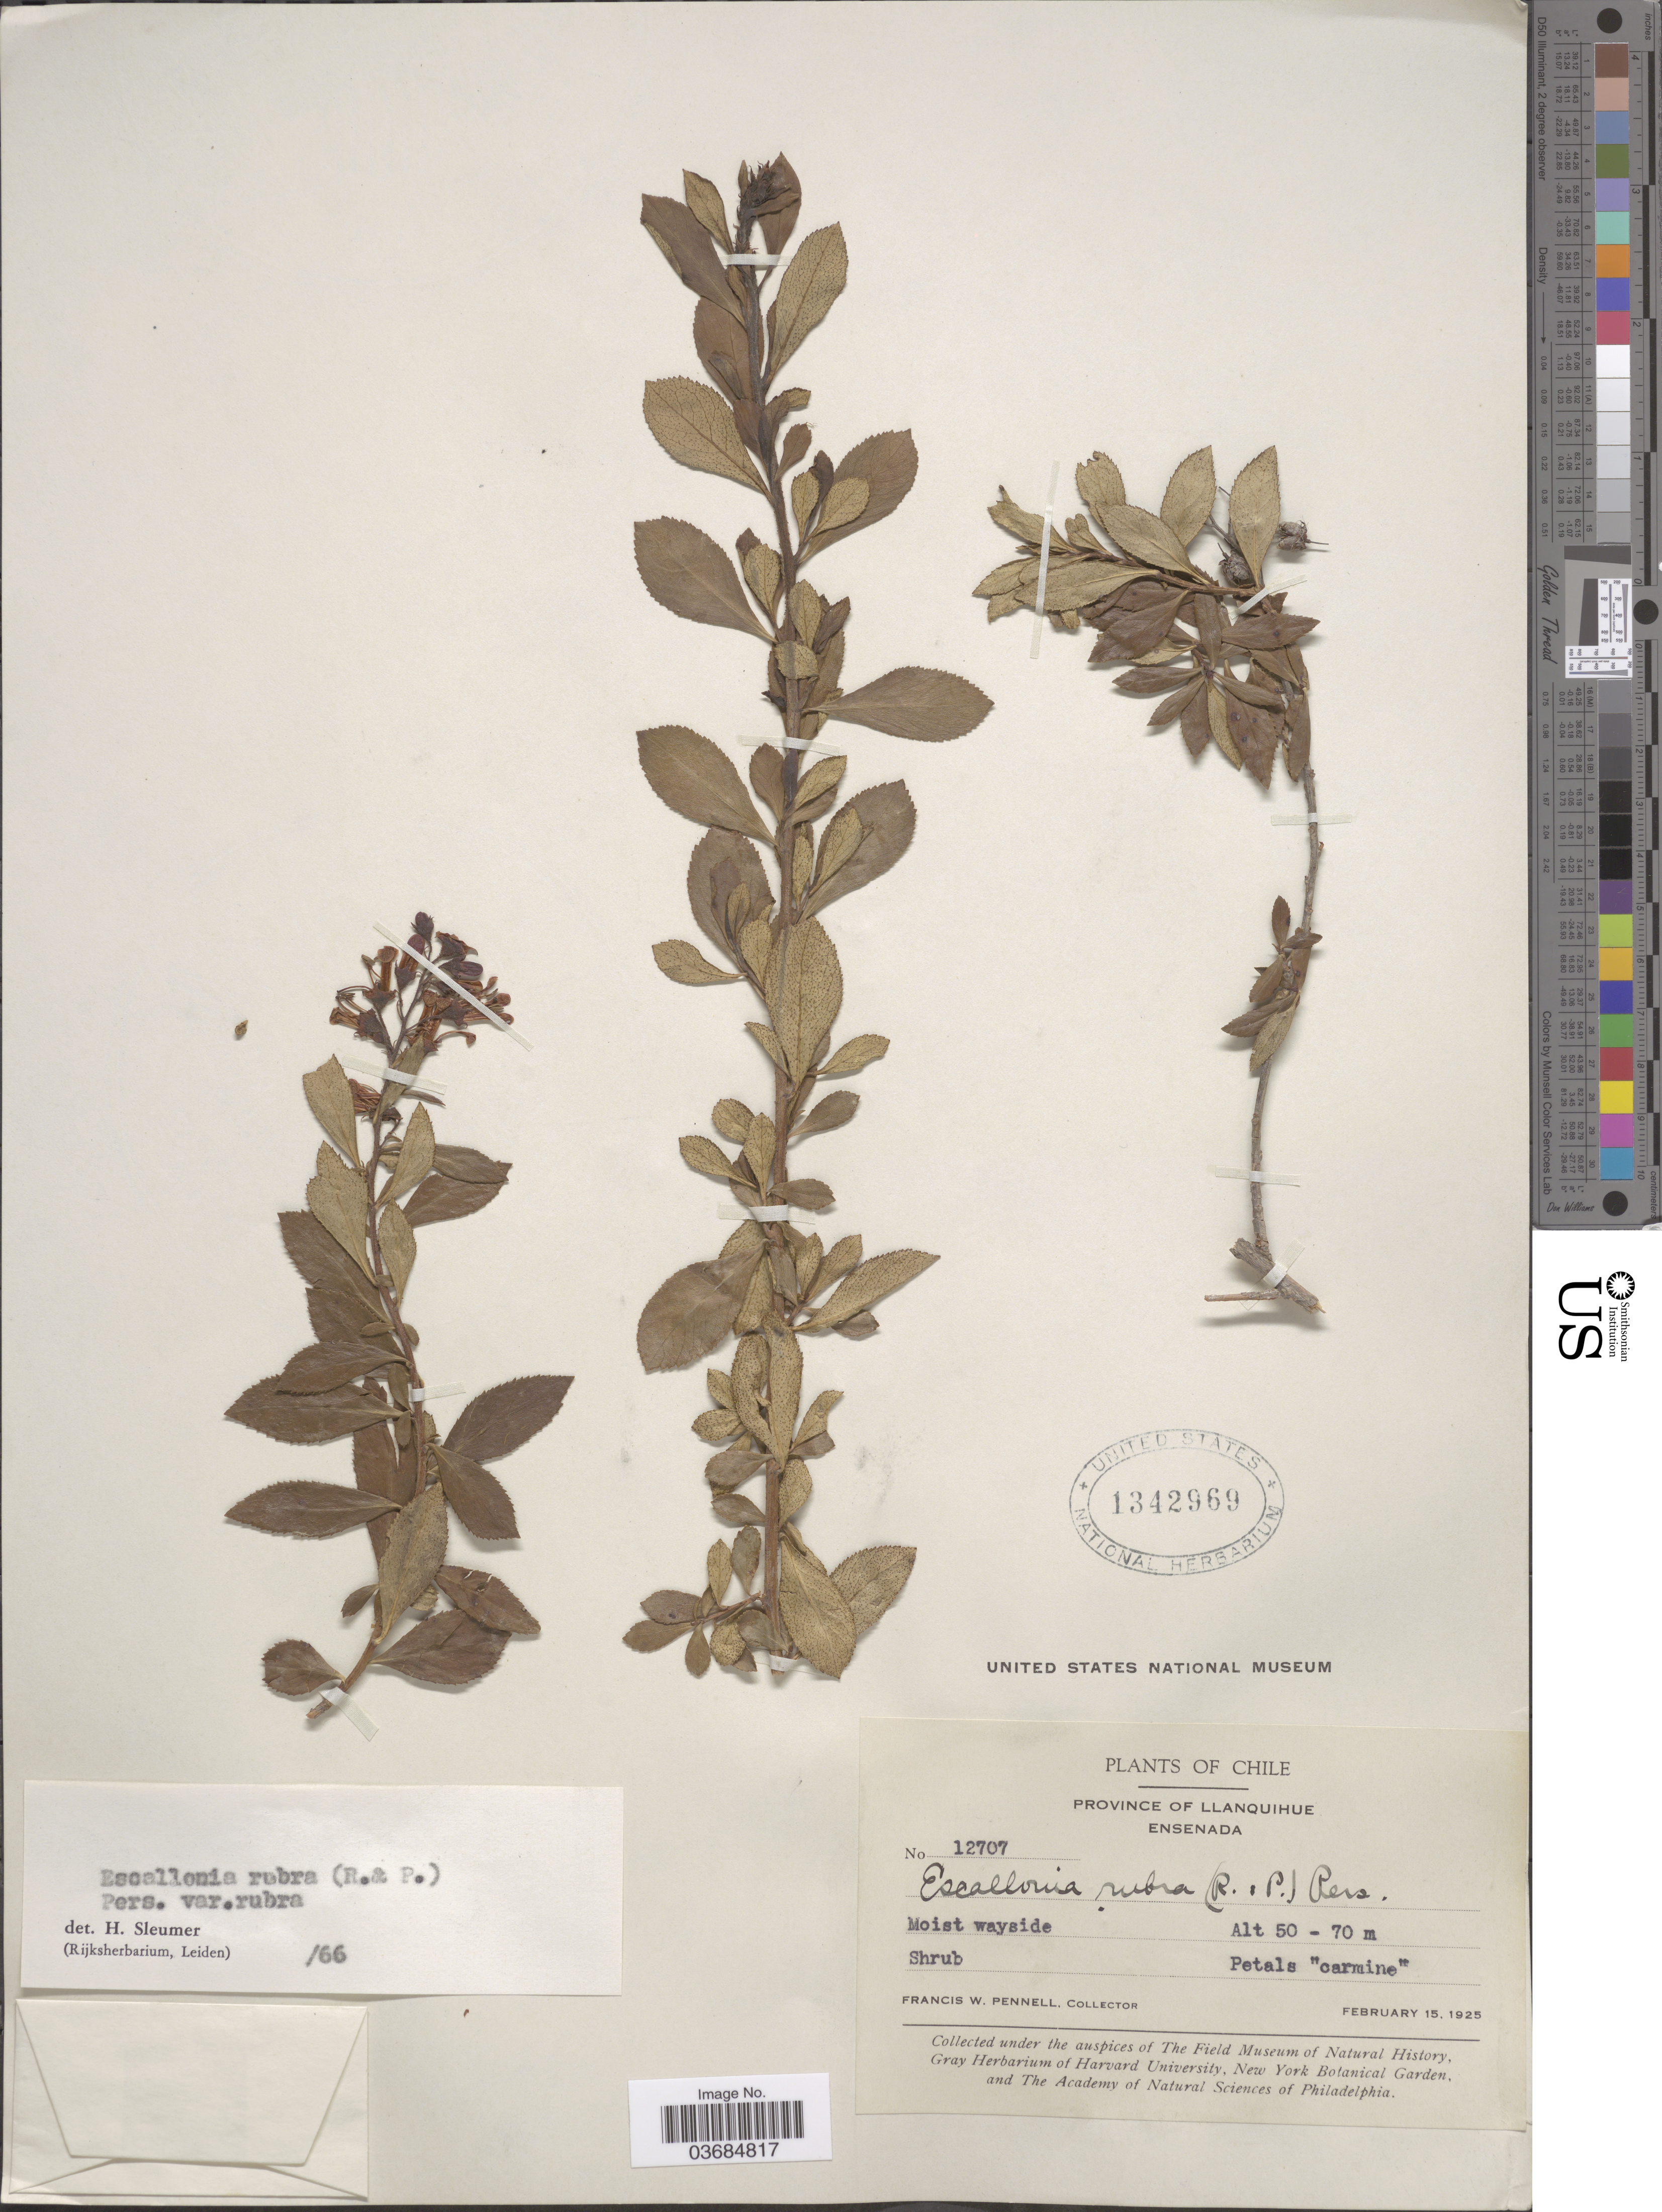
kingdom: Plantae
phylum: Tracheophyta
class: Magnoliopsida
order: Escalloniales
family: Escalloniaceae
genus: Escallonia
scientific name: Escallonia rubra var. rubra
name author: (Ruiz & Pav.) Pers.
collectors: F. W. Pennell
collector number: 12707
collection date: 1925-02-15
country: Chile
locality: Province of Llanquihue. Ensenada. Moist wayside.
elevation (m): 50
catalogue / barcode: US 1342969